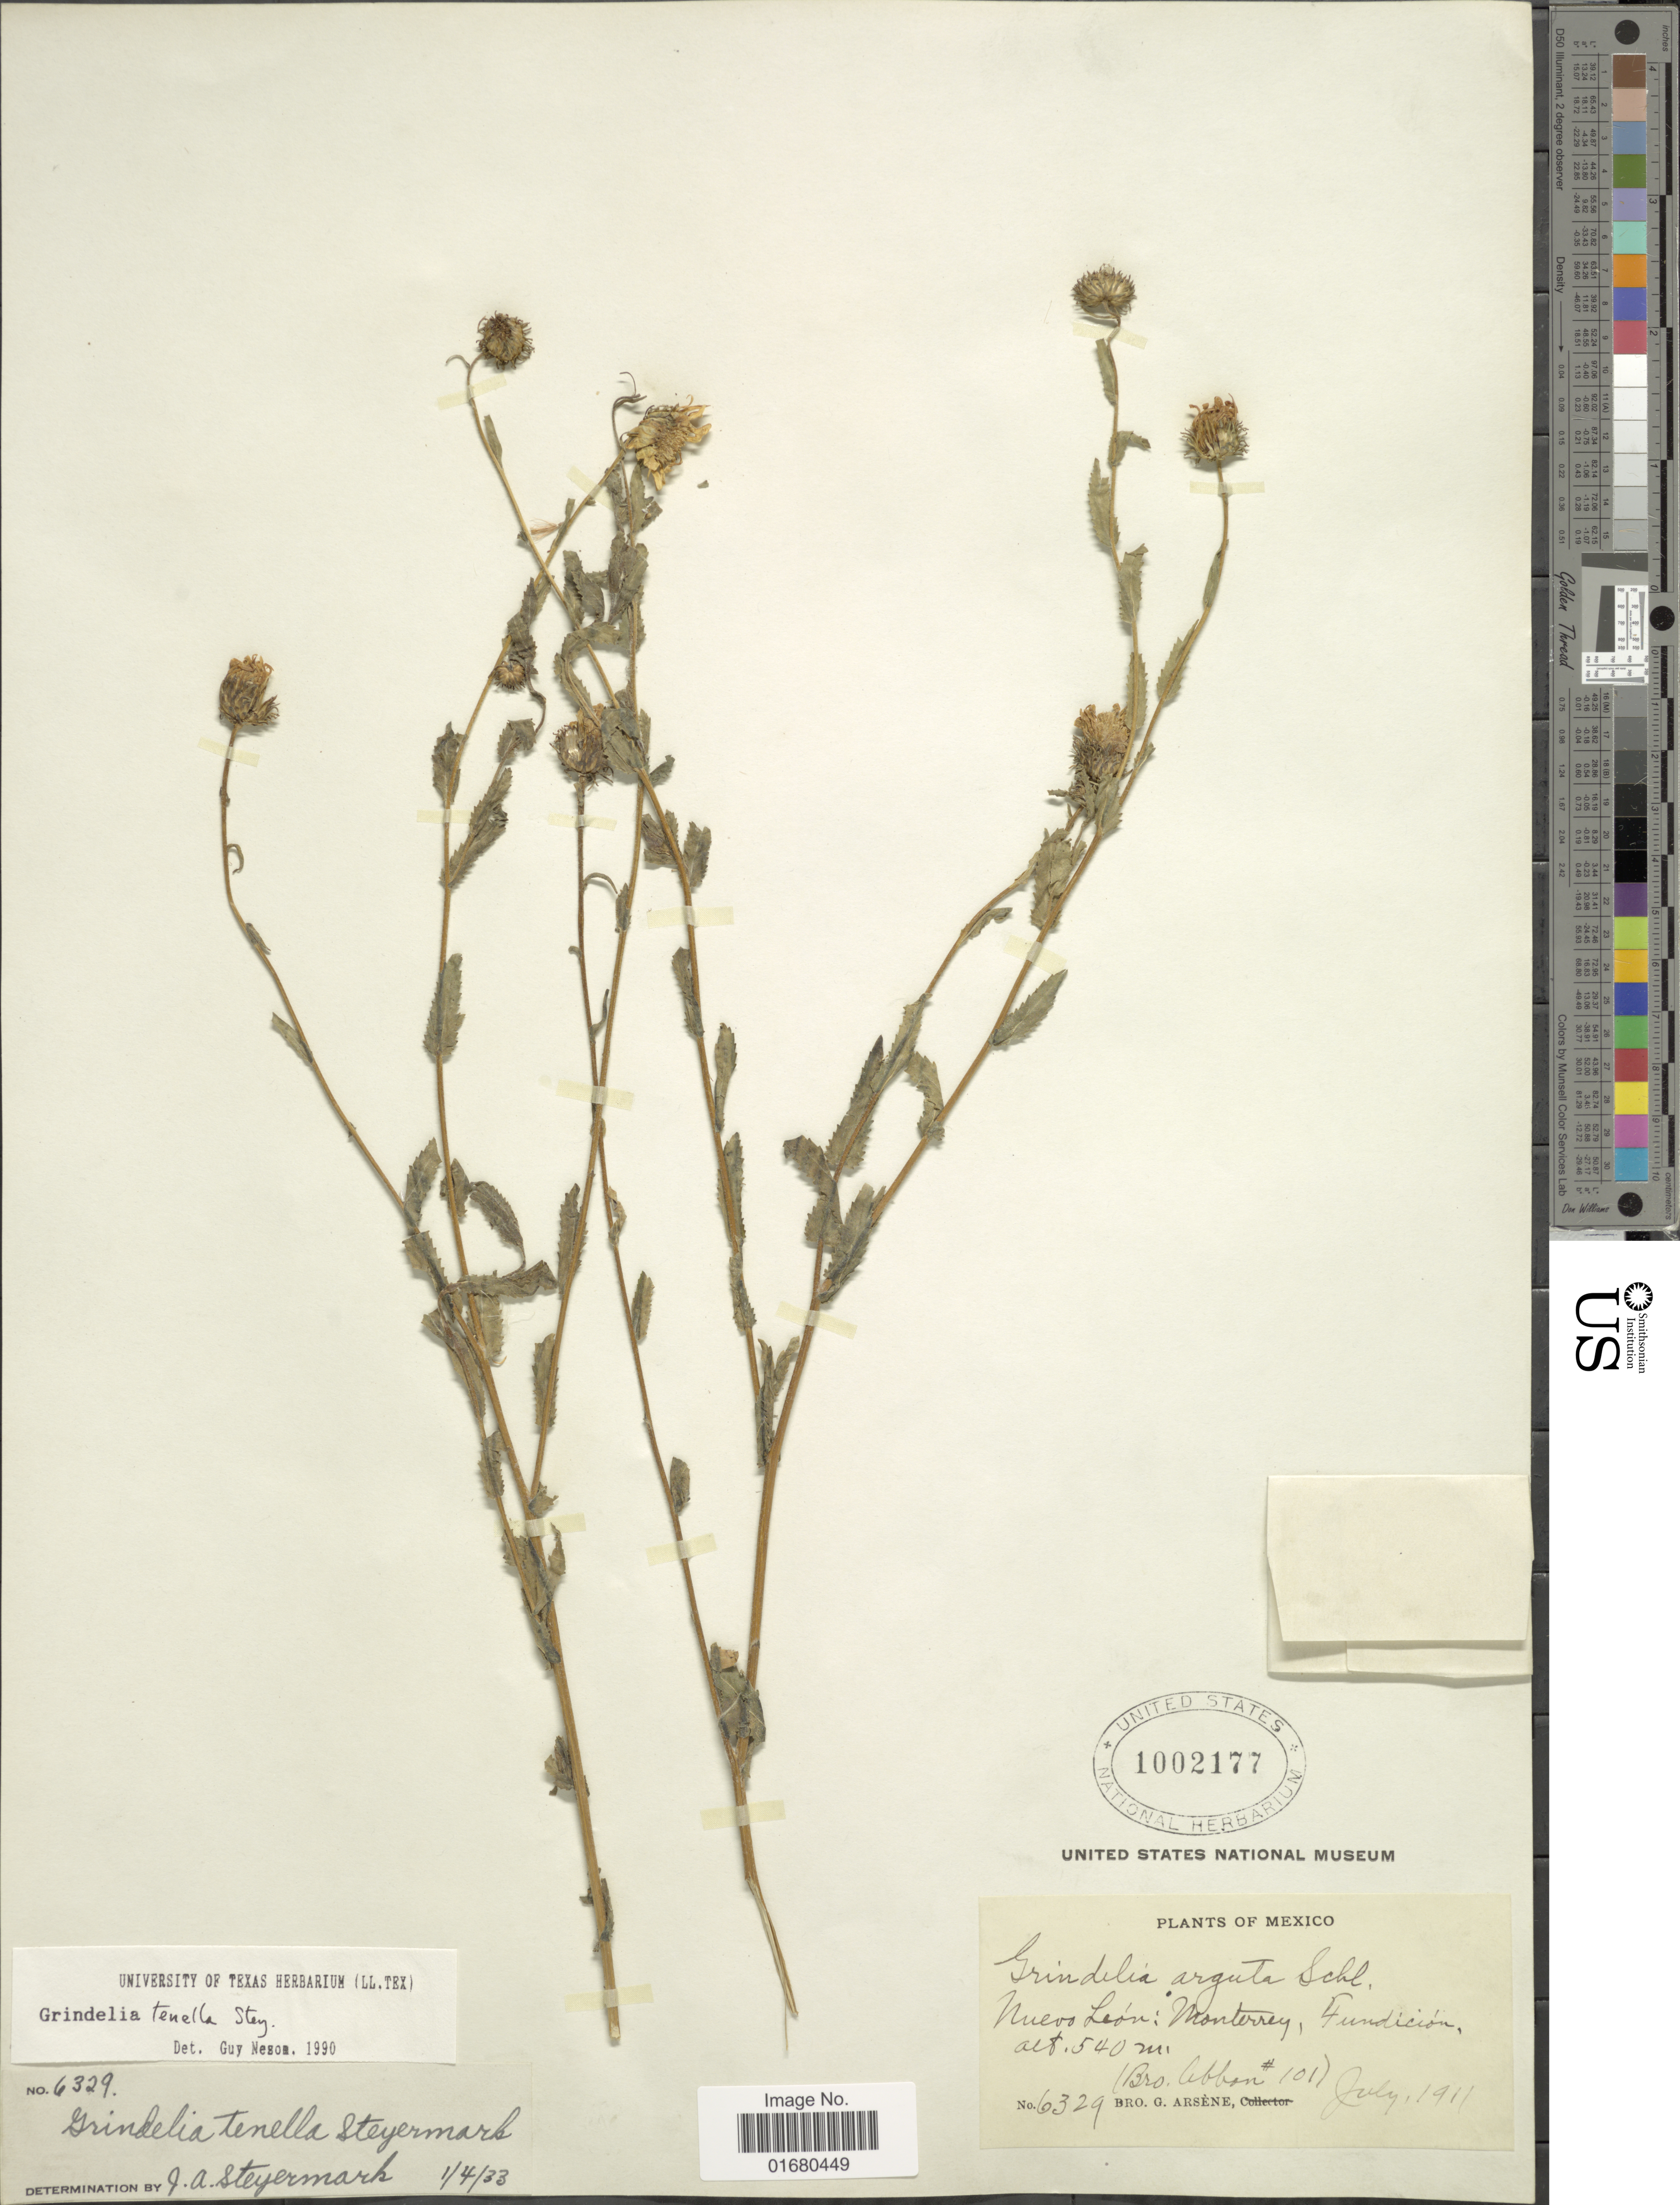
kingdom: Plantae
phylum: Tracheophyta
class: Magnoliopsida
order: Asterales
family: Asteraceae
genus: Grindelia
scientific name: Grindelia tenella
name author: Steyerm.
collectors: Bro. G. Arsène & Bro. Abbon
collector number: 101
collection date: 1911-07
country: Mexico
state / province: Nuevo León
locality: Monterry, Fundicion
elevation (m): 540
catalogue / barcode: US 1002177